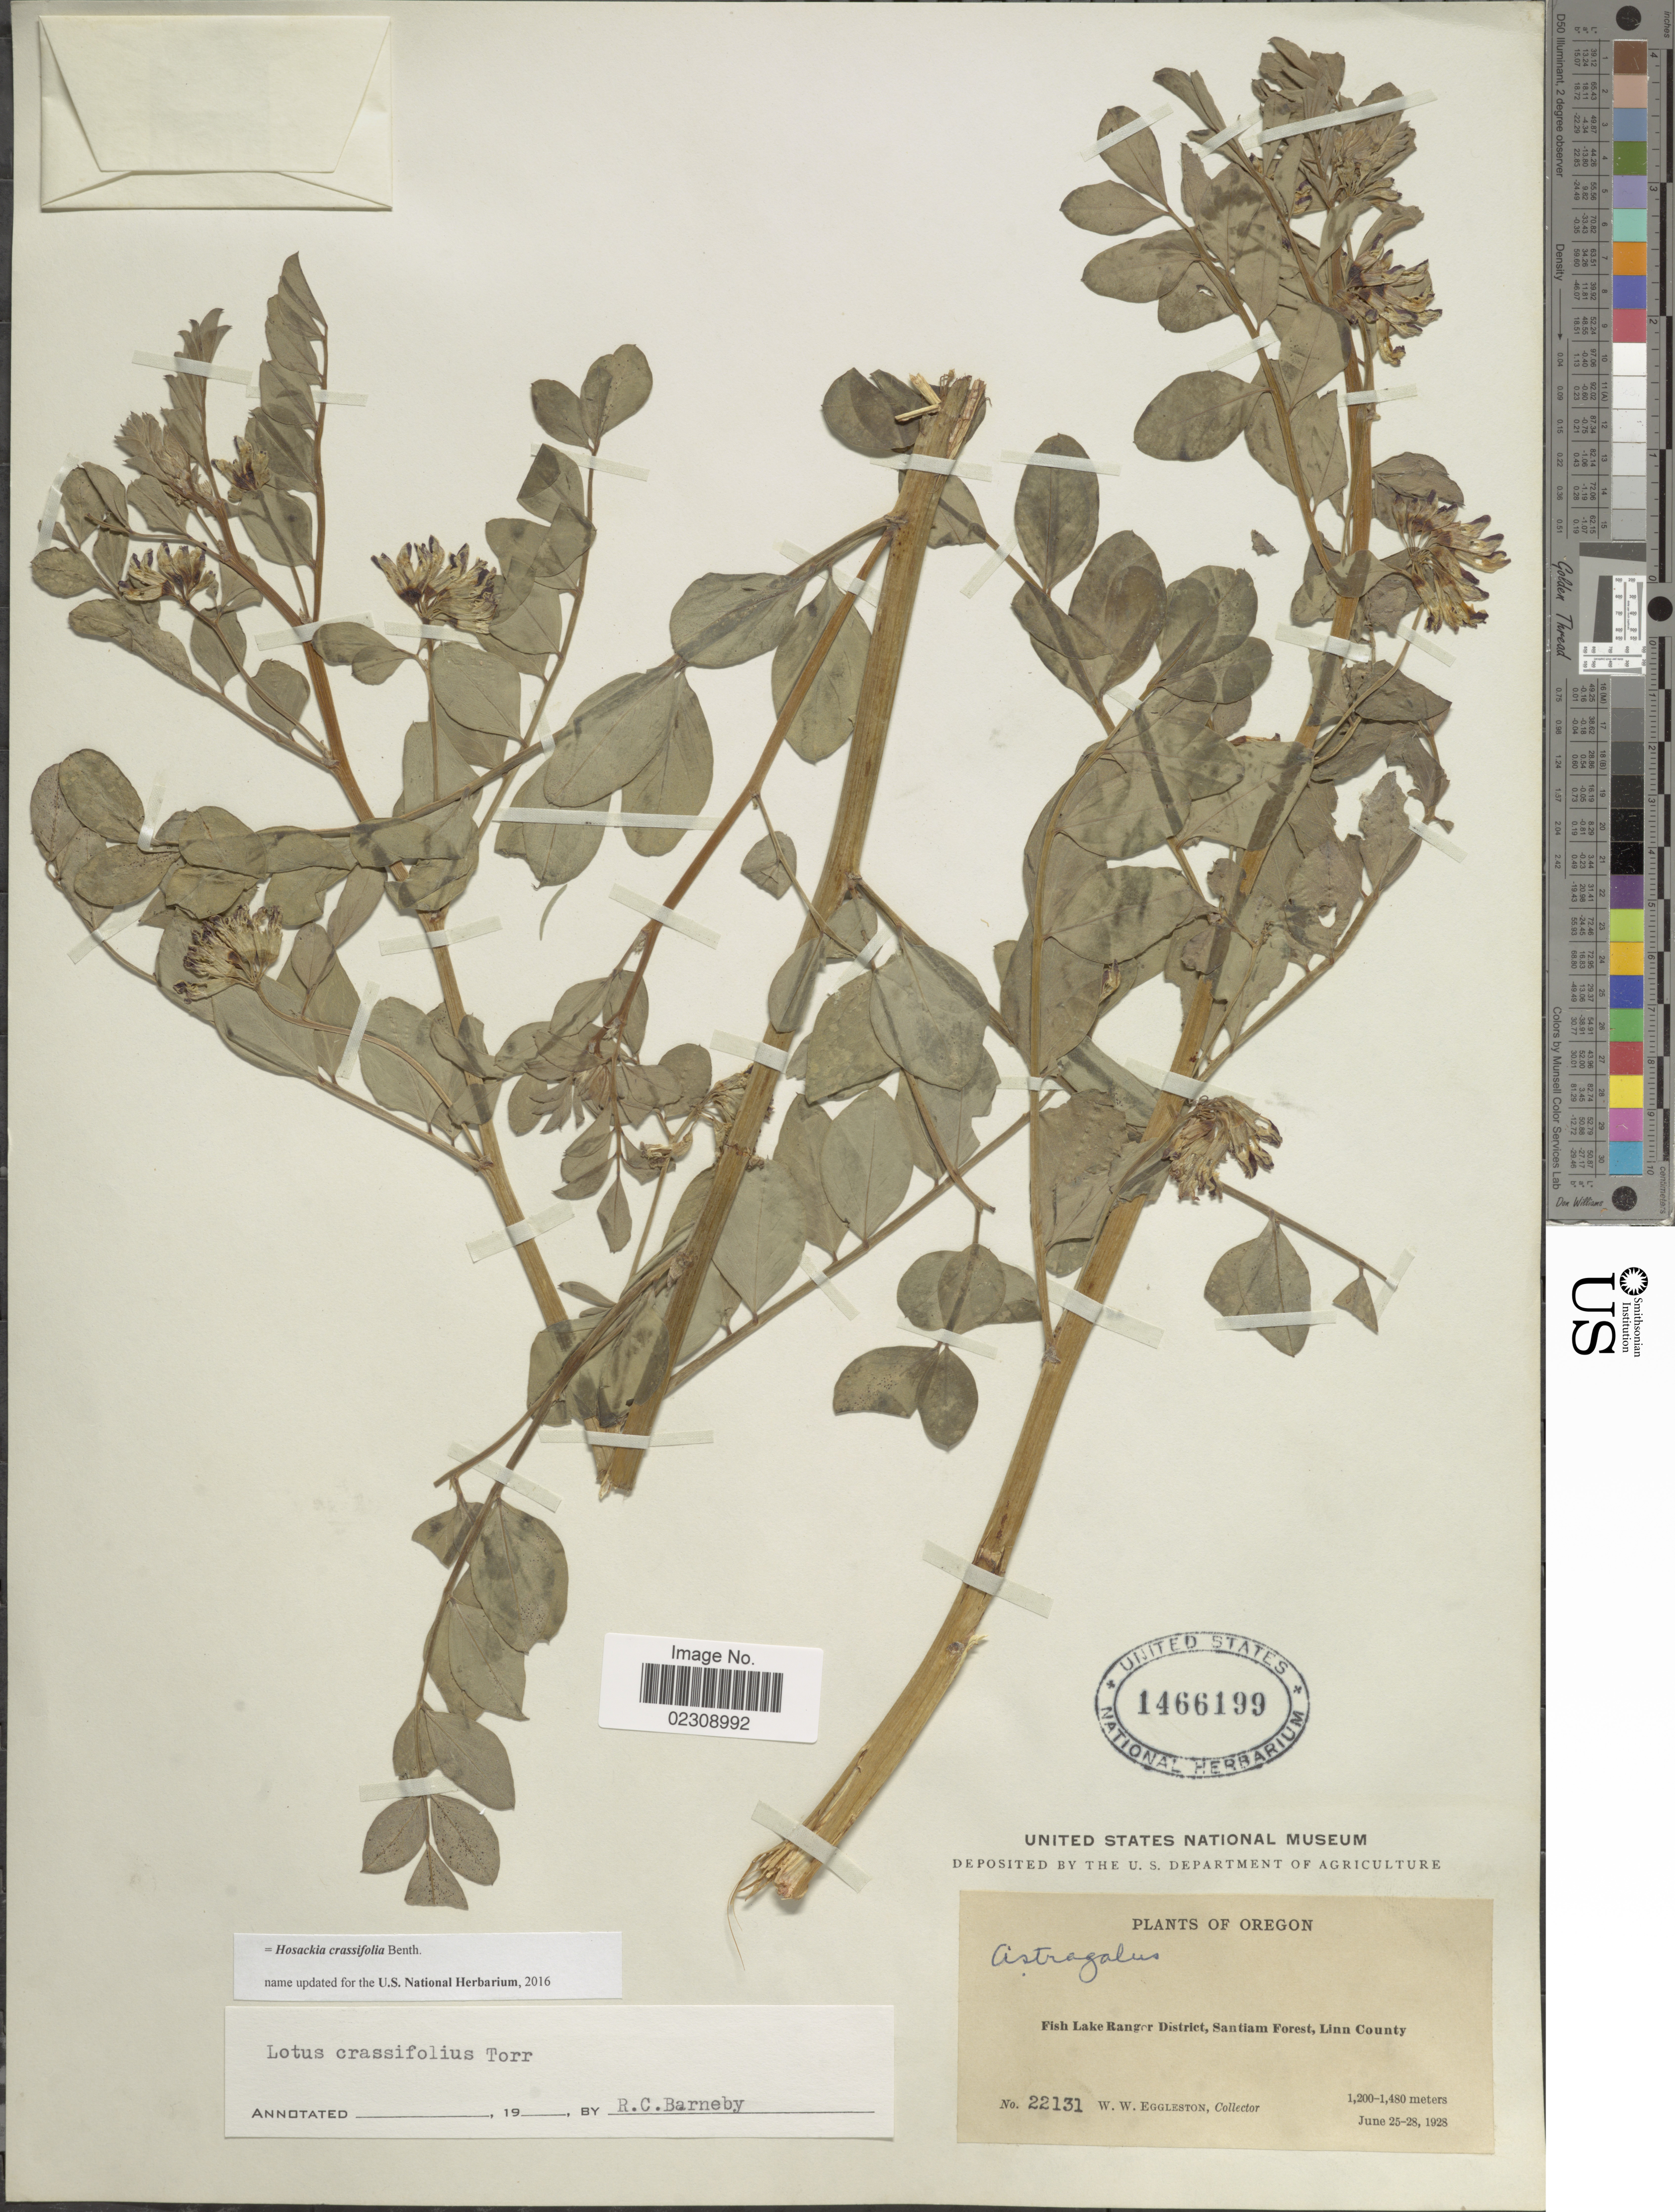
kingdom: Plantae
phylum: Tracheophyta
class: Magnoliopsida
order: Fabales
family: Fabaceae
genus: Hosackia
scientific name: Hosackia crassifolia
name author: Benth.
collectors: W. W. Eggleston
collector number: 22131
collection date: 1928-06-25/1928-06-28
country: United States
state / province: Oregon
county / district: Linn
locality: Fish Lake Ranger District, Santiam Forest, Linn County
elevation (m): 1200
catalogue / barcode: US 1466199